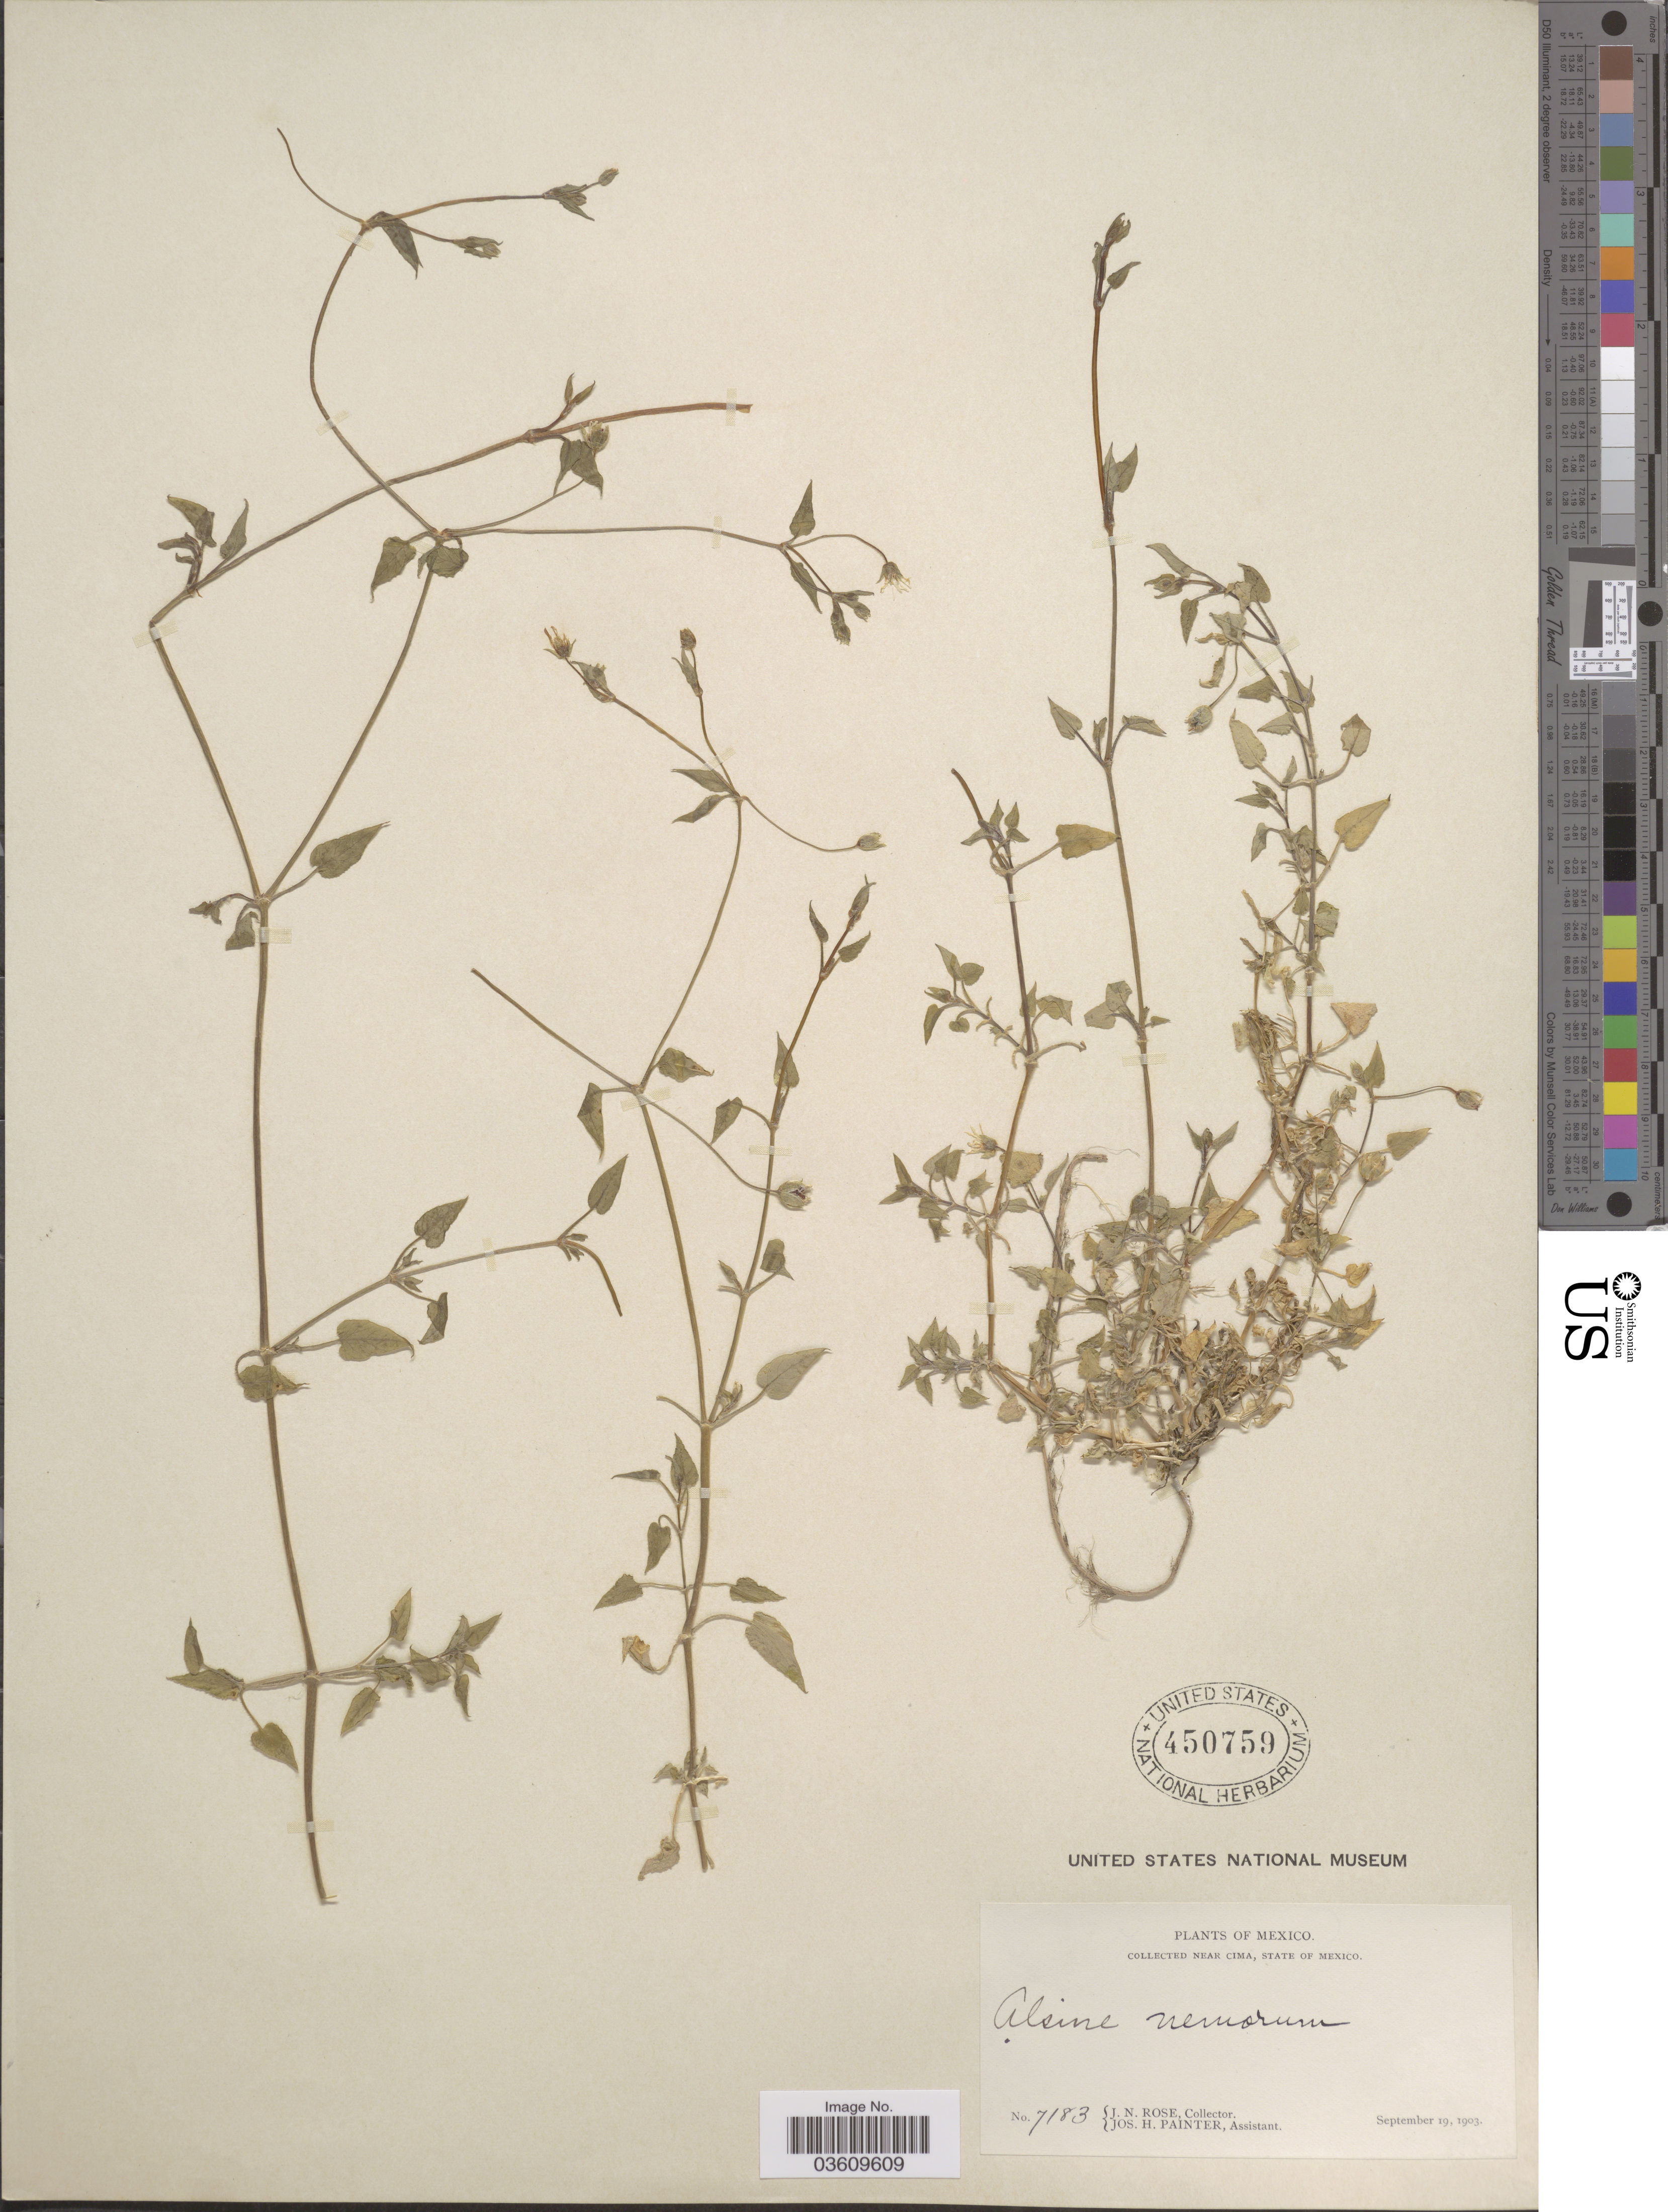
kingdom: Plantae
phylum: Tracheophyta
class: Magnoliopsida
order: Caryophyllales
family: Caryophyllaceae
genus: Stellaria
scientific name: Stellaria cuspidata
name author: Willd. ex Schltdl.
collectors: J. N. Rose & J. H. Painter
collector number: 7183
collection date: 1903-09-19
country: Mexico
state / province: México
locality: Near Cima.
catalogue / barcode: US 450759